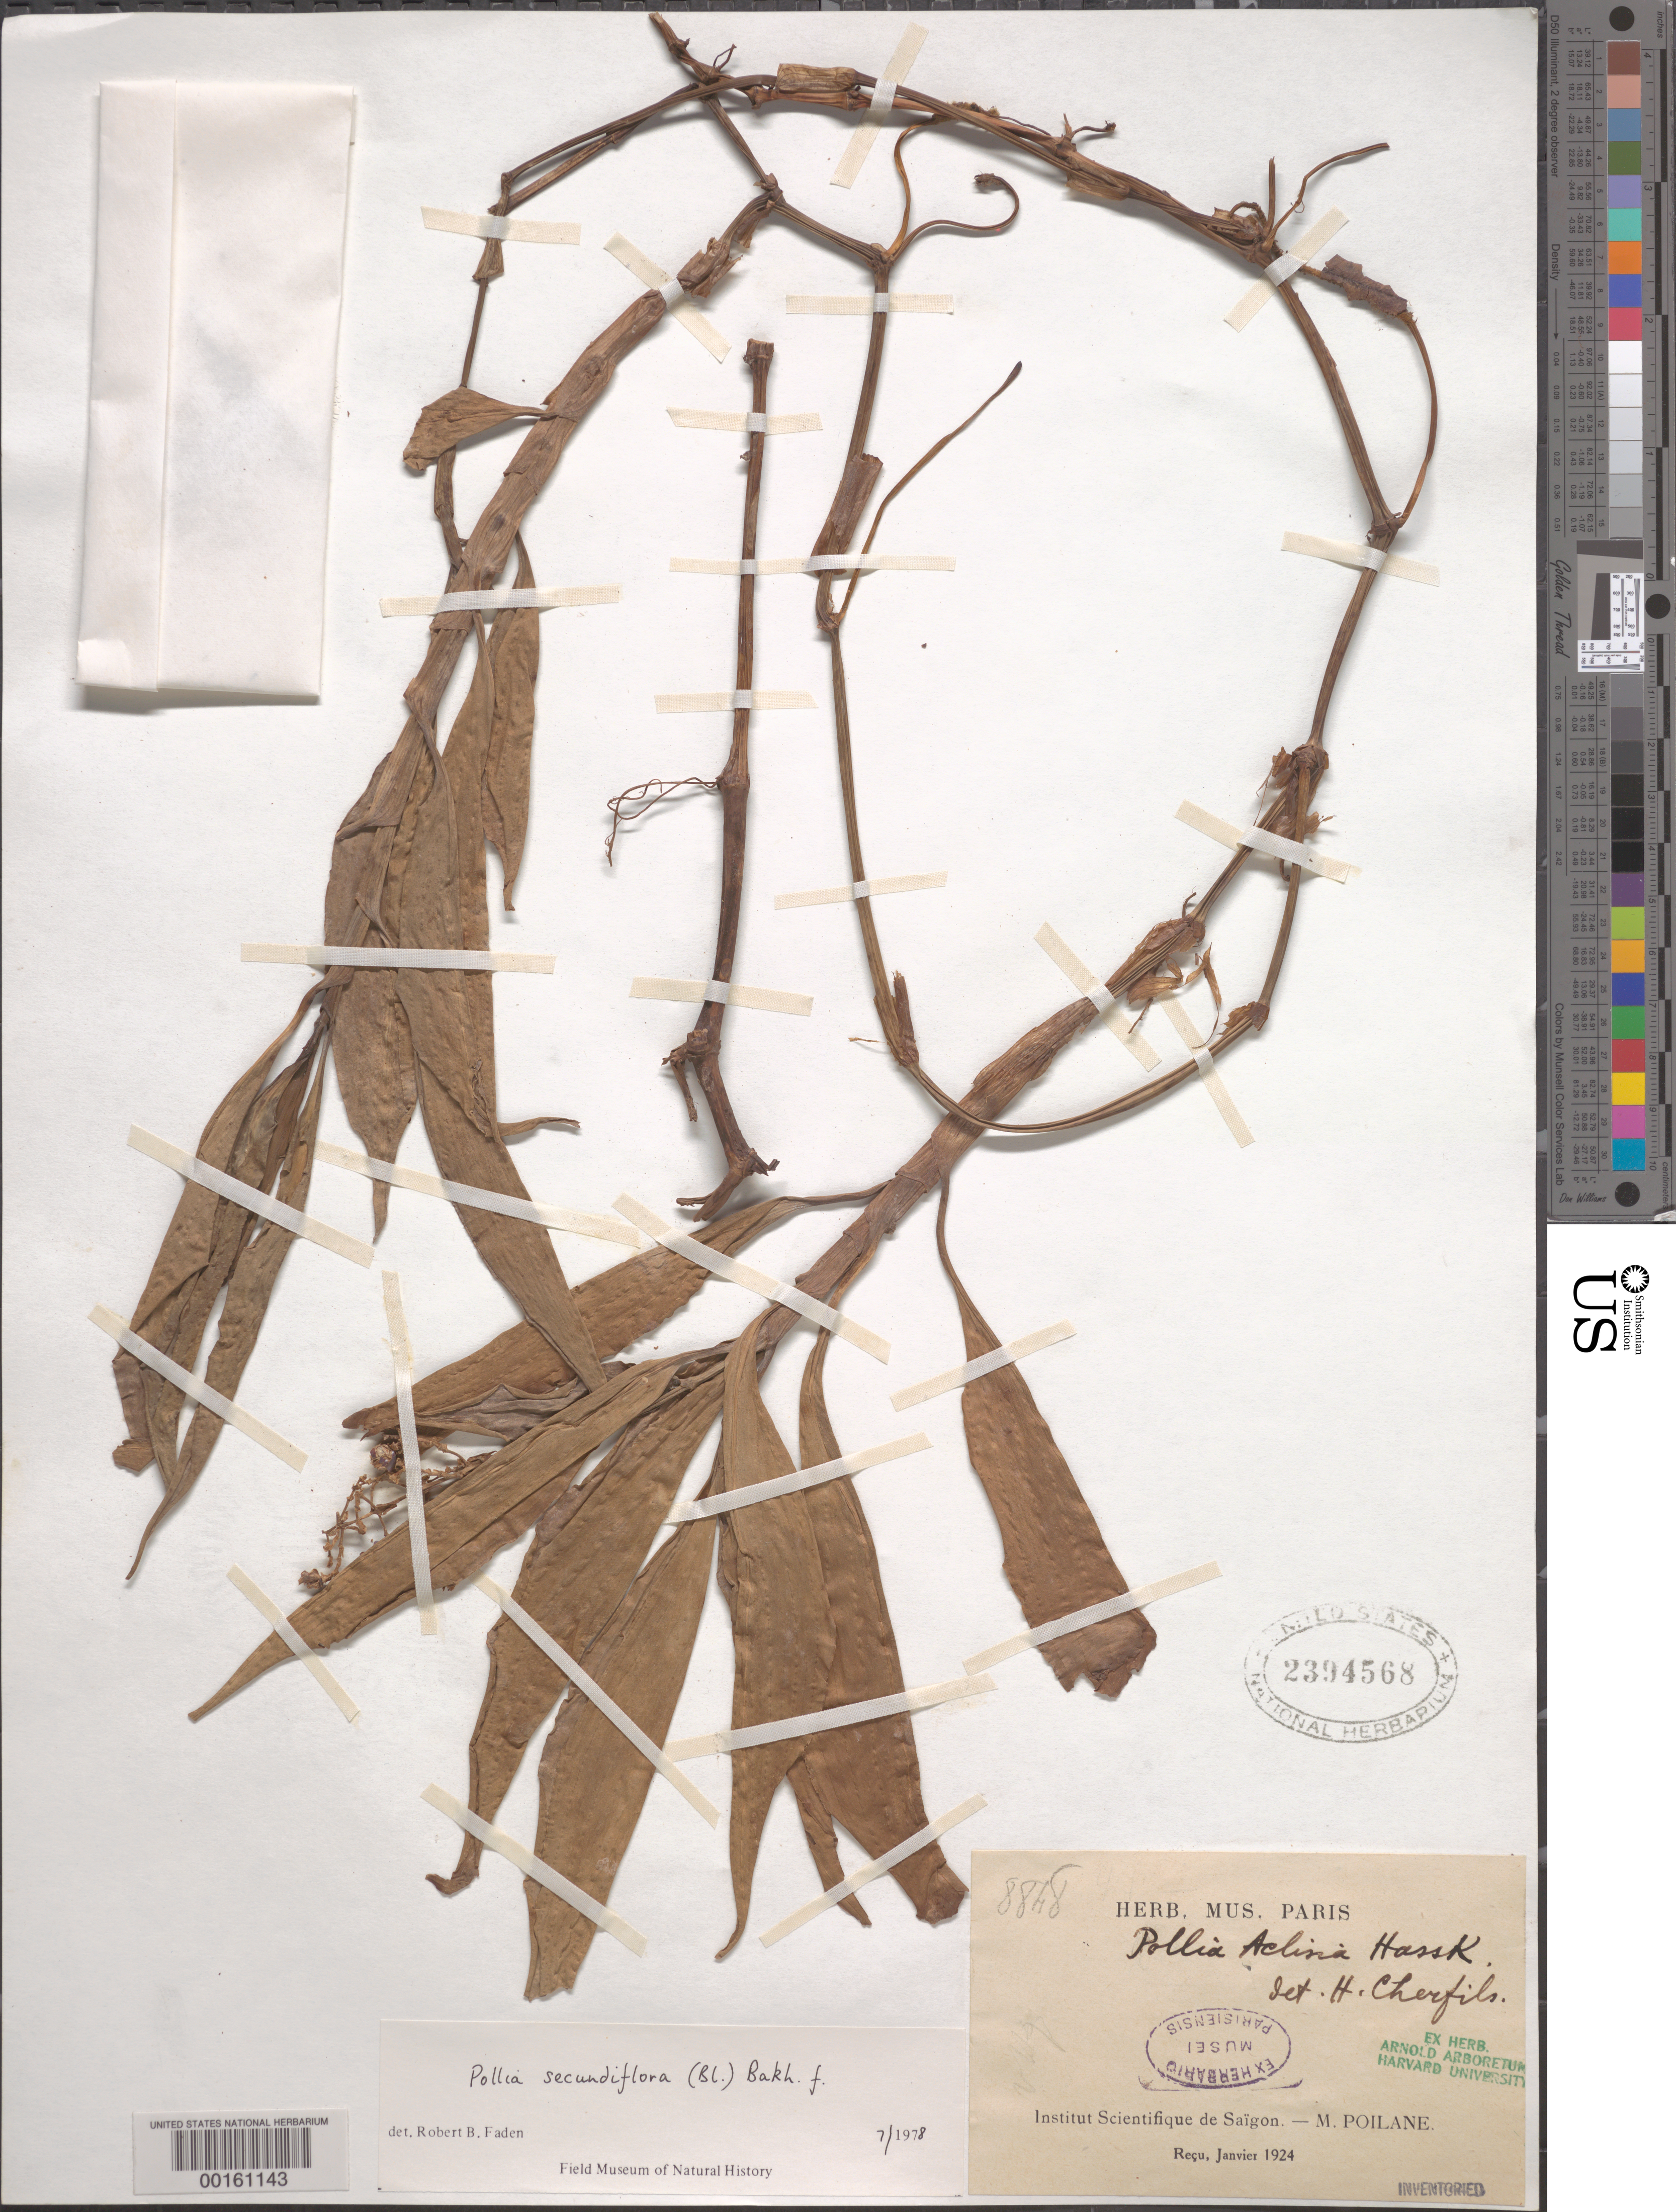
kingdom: Plantae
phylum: Tracheophyta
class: Liliopsida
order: Commelinales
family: Commelinaceae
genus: Pollia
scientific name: Pollia secundiflora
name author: (Blume) Bakh. f.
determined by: Faden, Robert B., (US), Smithsonian Institution - National Museum of Natural History (UNITED STATES)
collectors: M. Poilane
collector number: Herb. No. 8848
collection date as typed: Jan 1924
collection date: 1924-01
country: Panama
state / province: Chiriquí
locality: Around San Felix.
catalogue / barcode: US 2394568